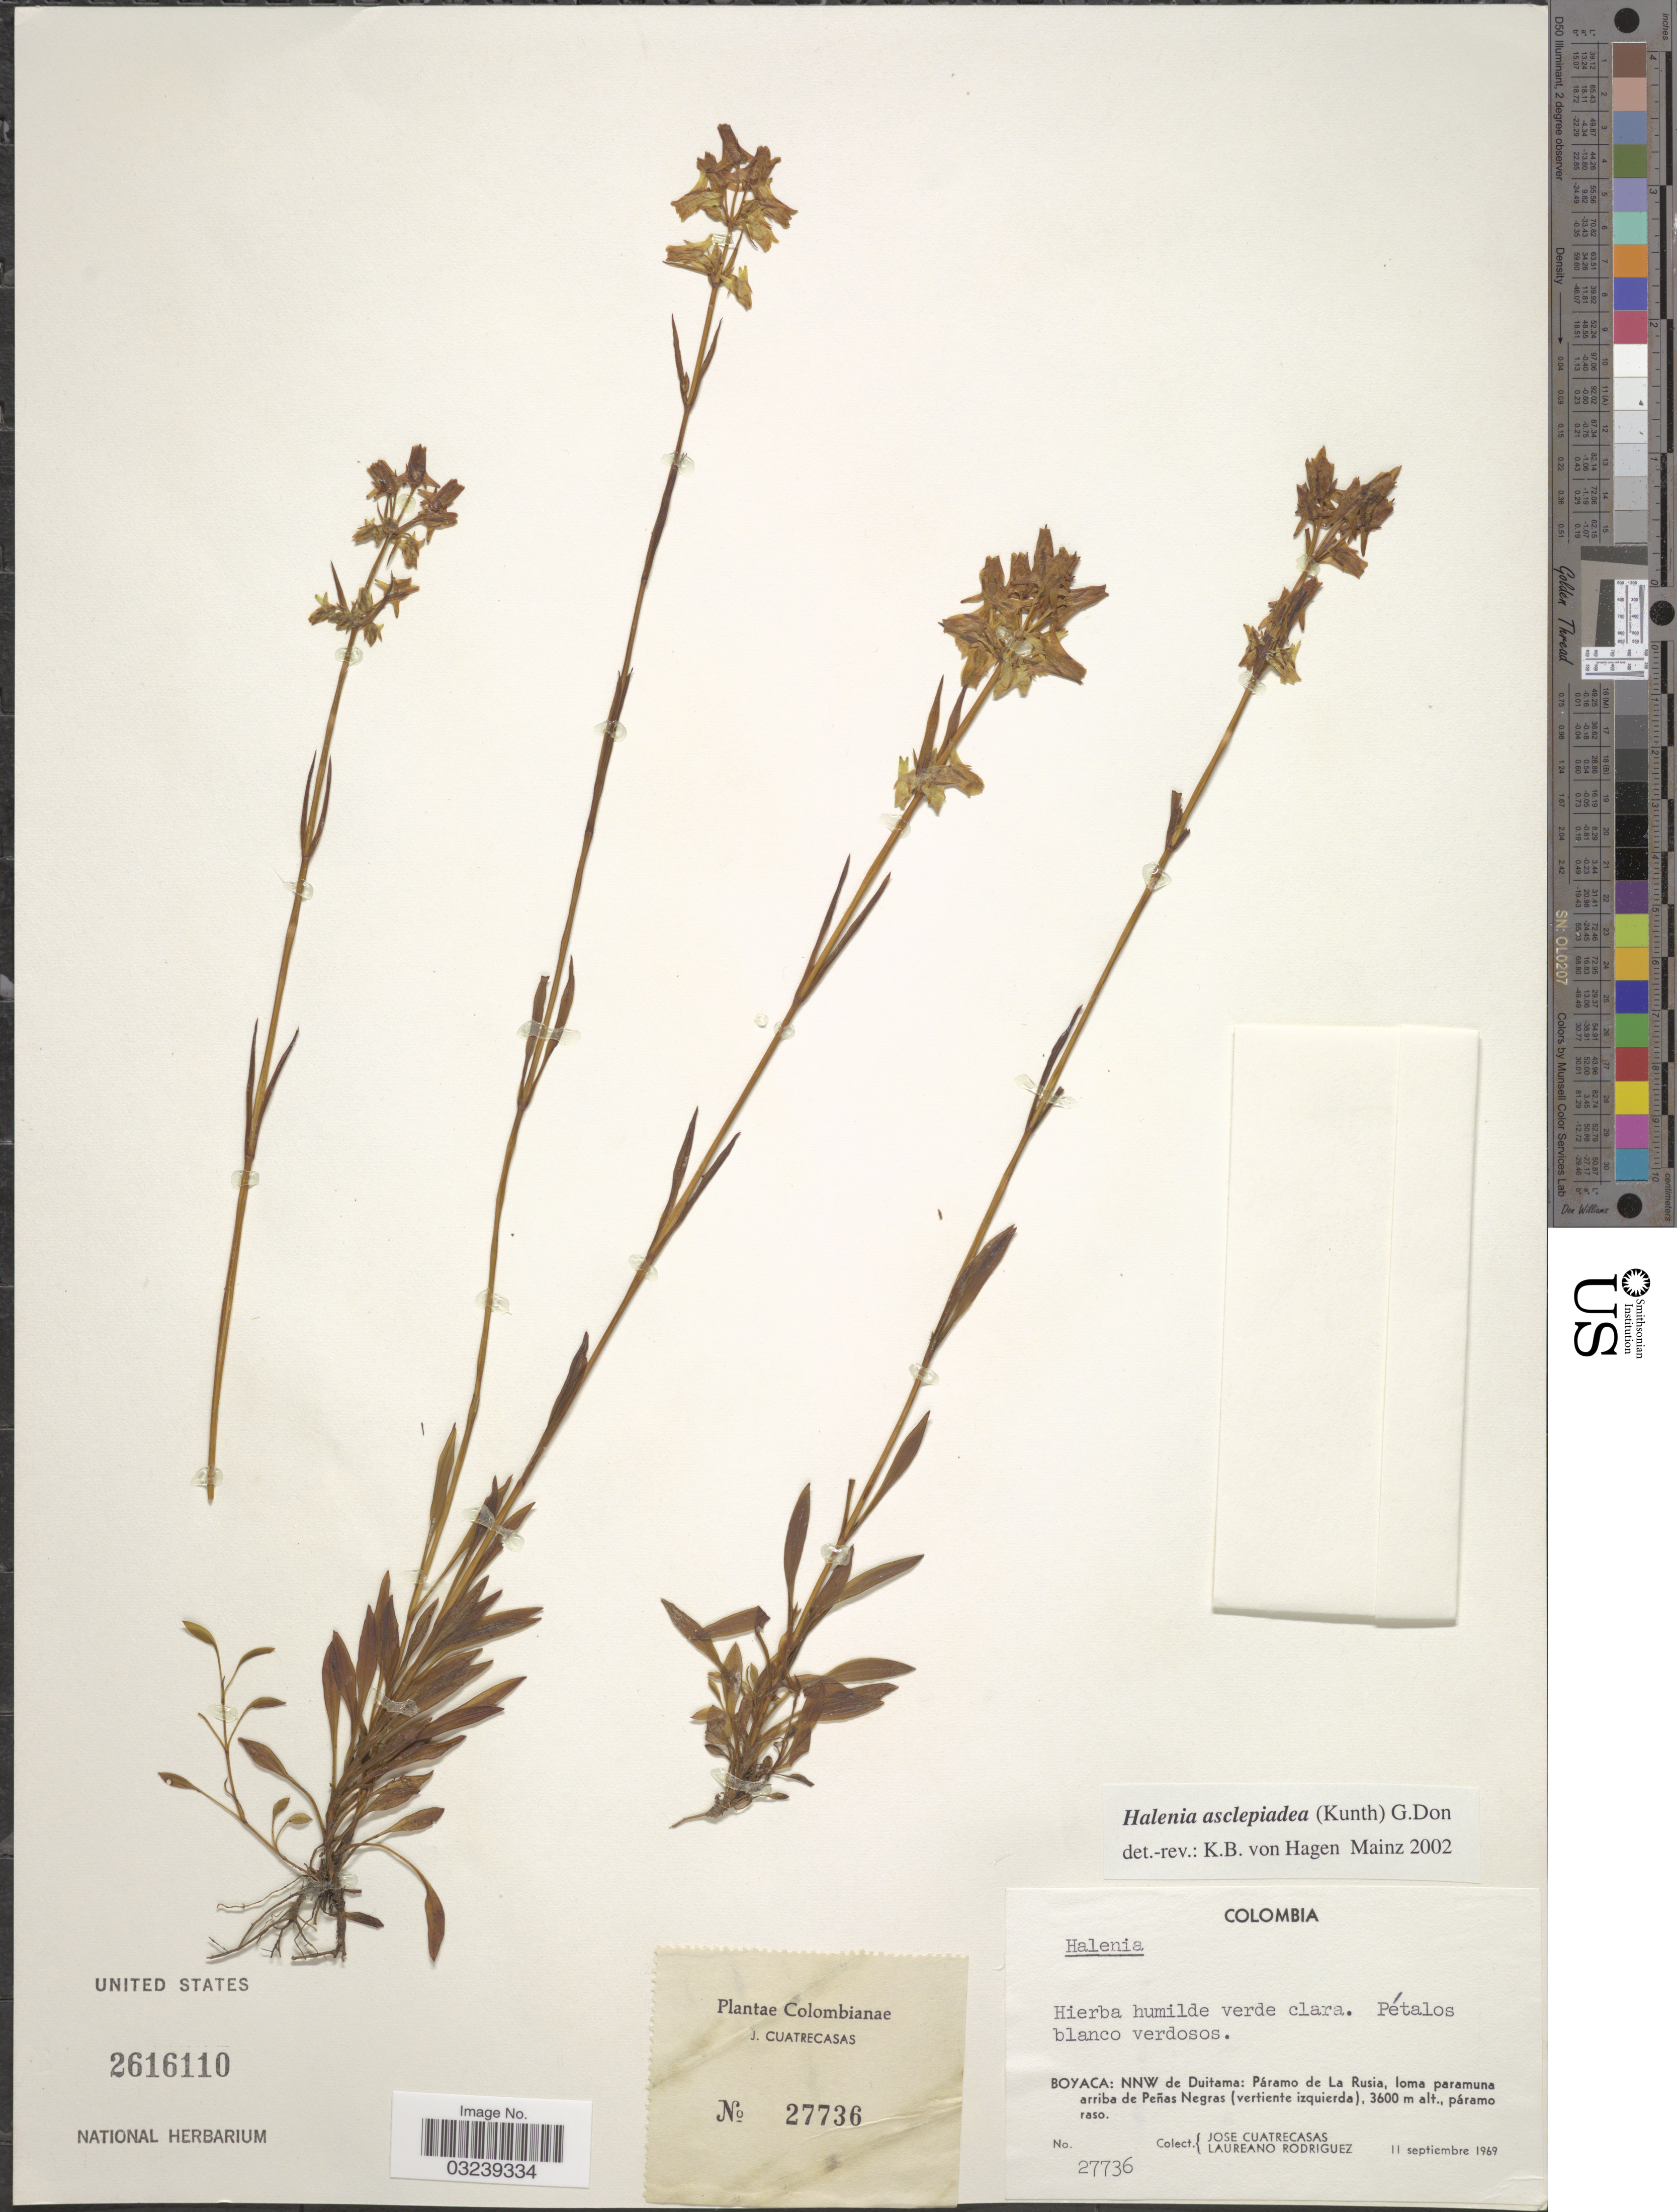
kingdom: Plantae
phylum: Tracheophyta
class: Magnoliopsida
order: Gentianales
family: Gentianaceae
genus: Halenia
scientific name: Halenia asclepiadea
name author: (Kunth) G. Don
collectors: J. Cuatrecasas & L. Rodriguez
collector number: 27736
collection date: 1969-09-11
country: Colombia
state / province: Boyacá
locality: NNW de Duitama: Páramo de La Rusia, loma paramuna arriba de Peñas Negras (vertiente izquierda).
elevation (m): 3600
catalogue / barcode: US 2616110